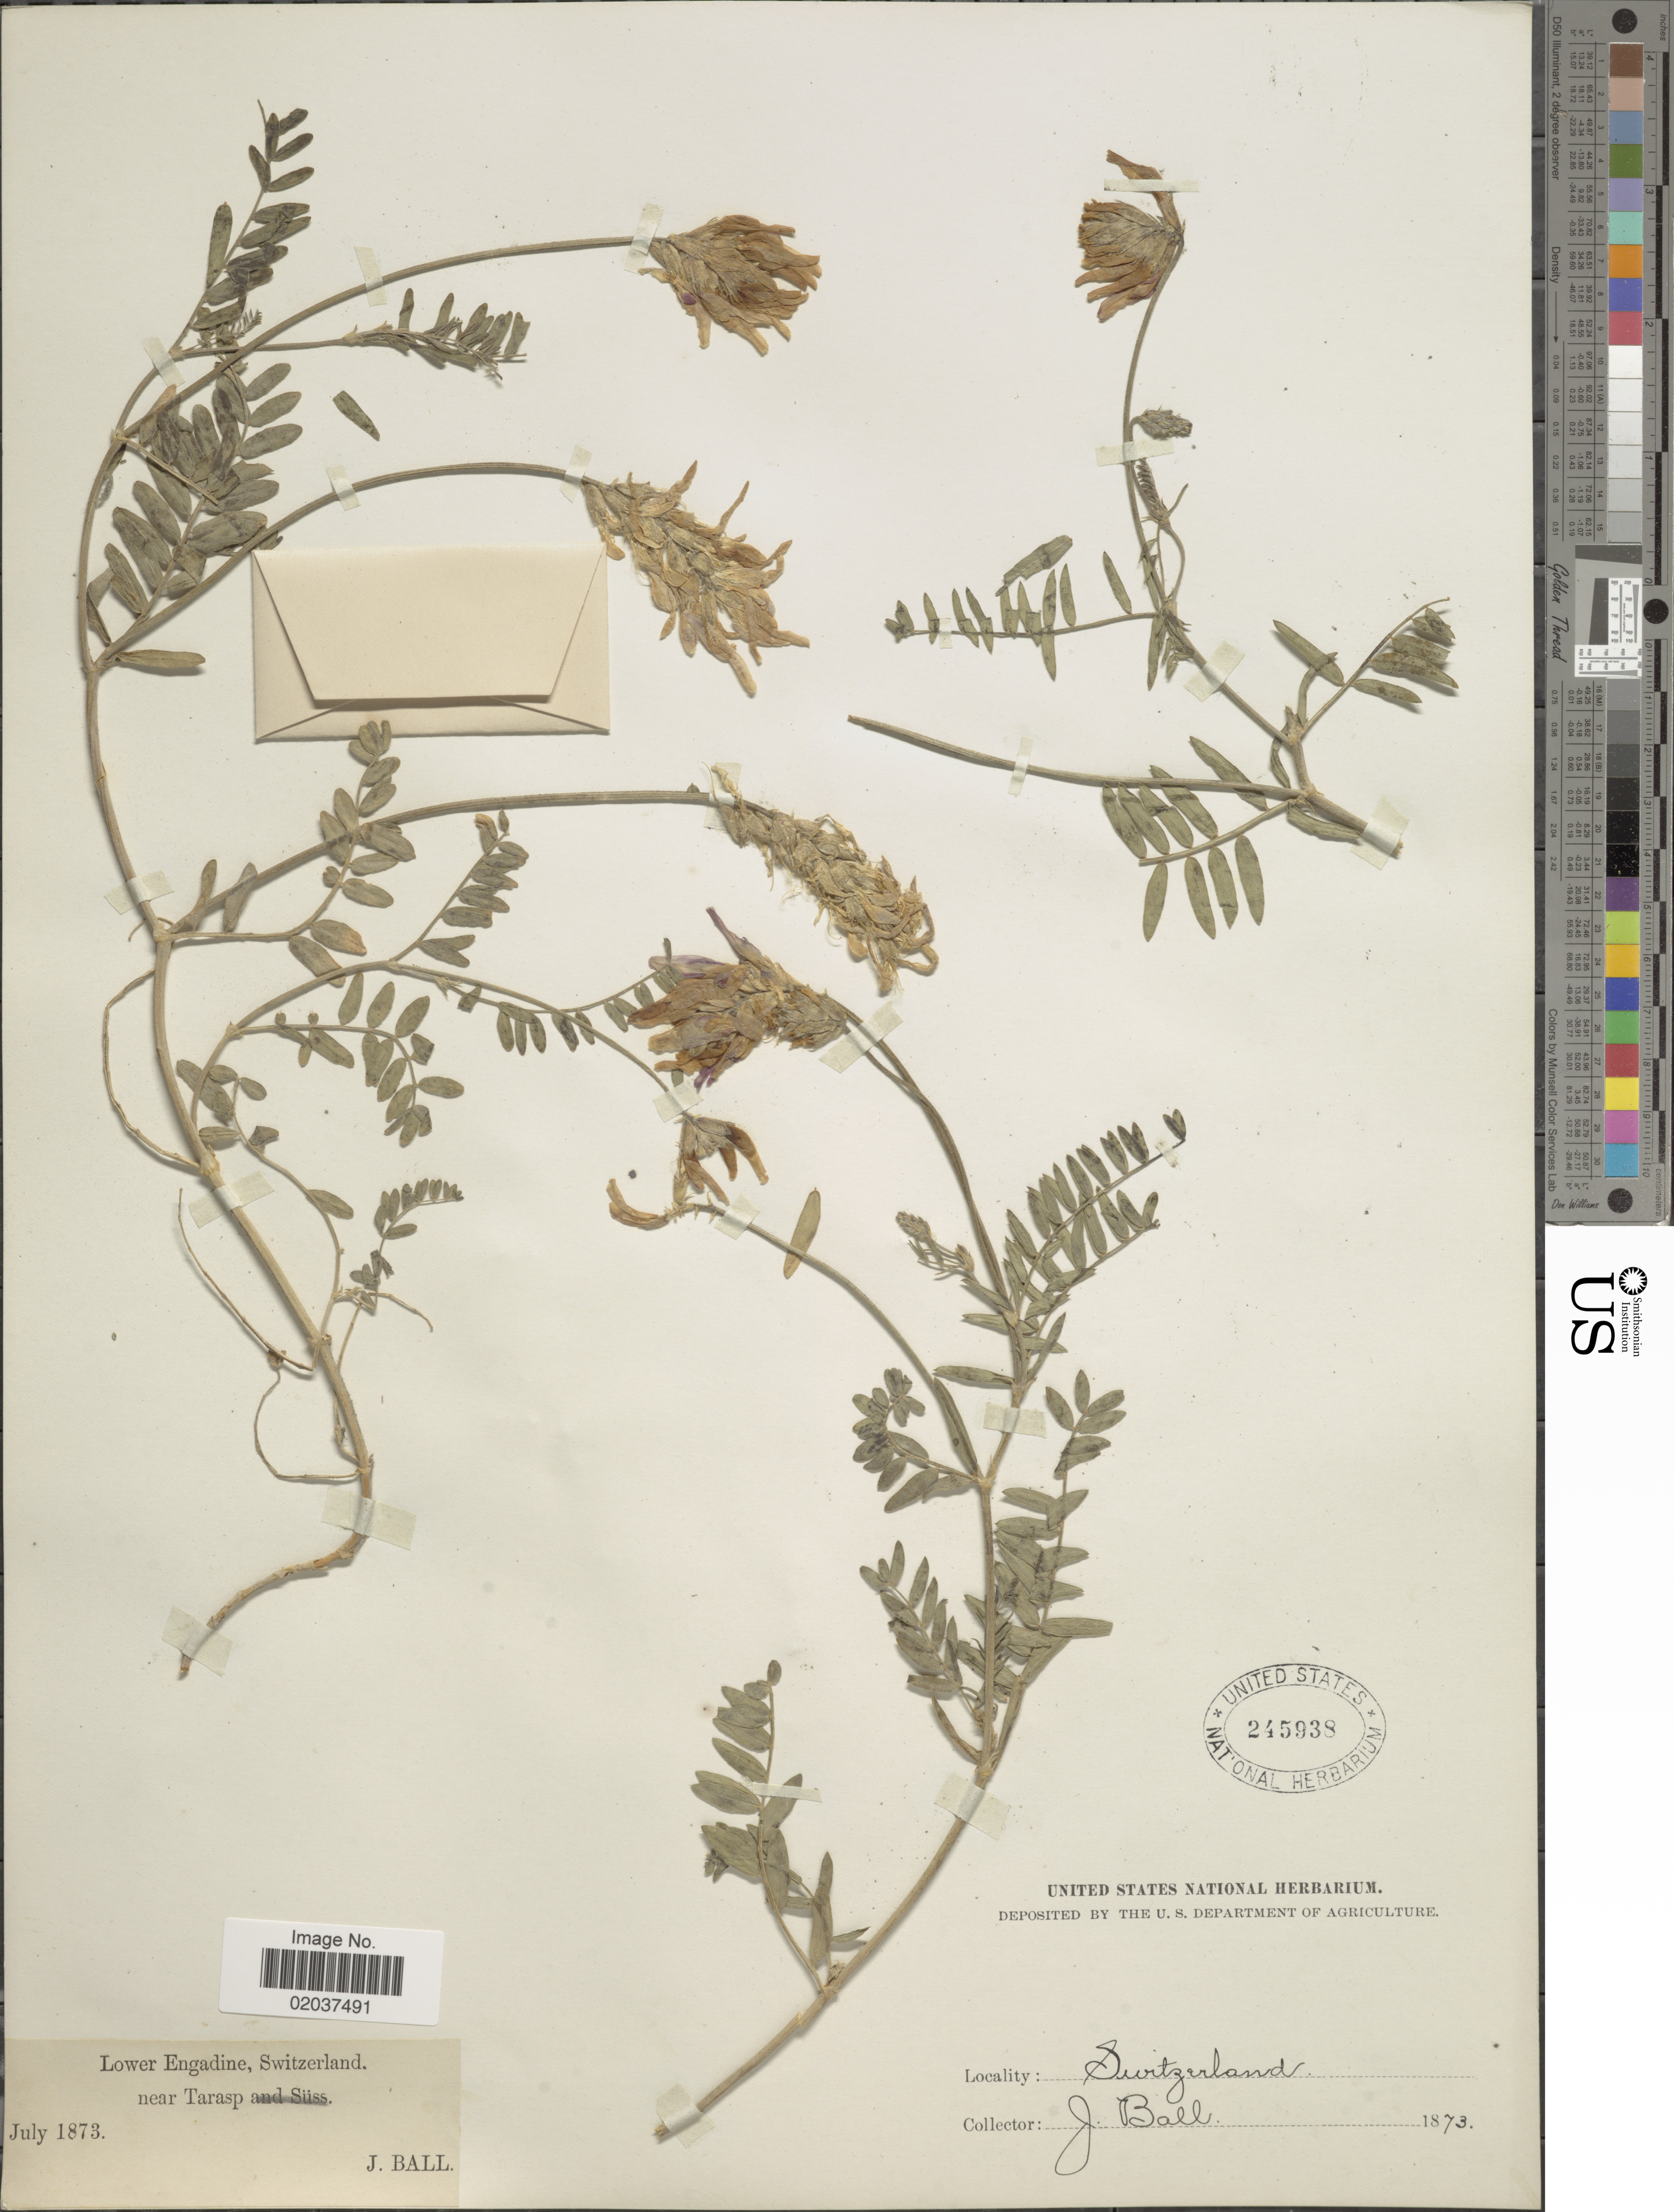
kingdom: Plantae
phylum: Tracheophyta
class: Magnoliopsida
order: Fabales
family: Fabaceae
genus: Astragalus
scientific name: Astragalus sp.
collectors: J. Ball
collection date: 1873-07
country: Switzerland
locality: Lower Engadine near Tarasp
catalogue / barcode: US 245938